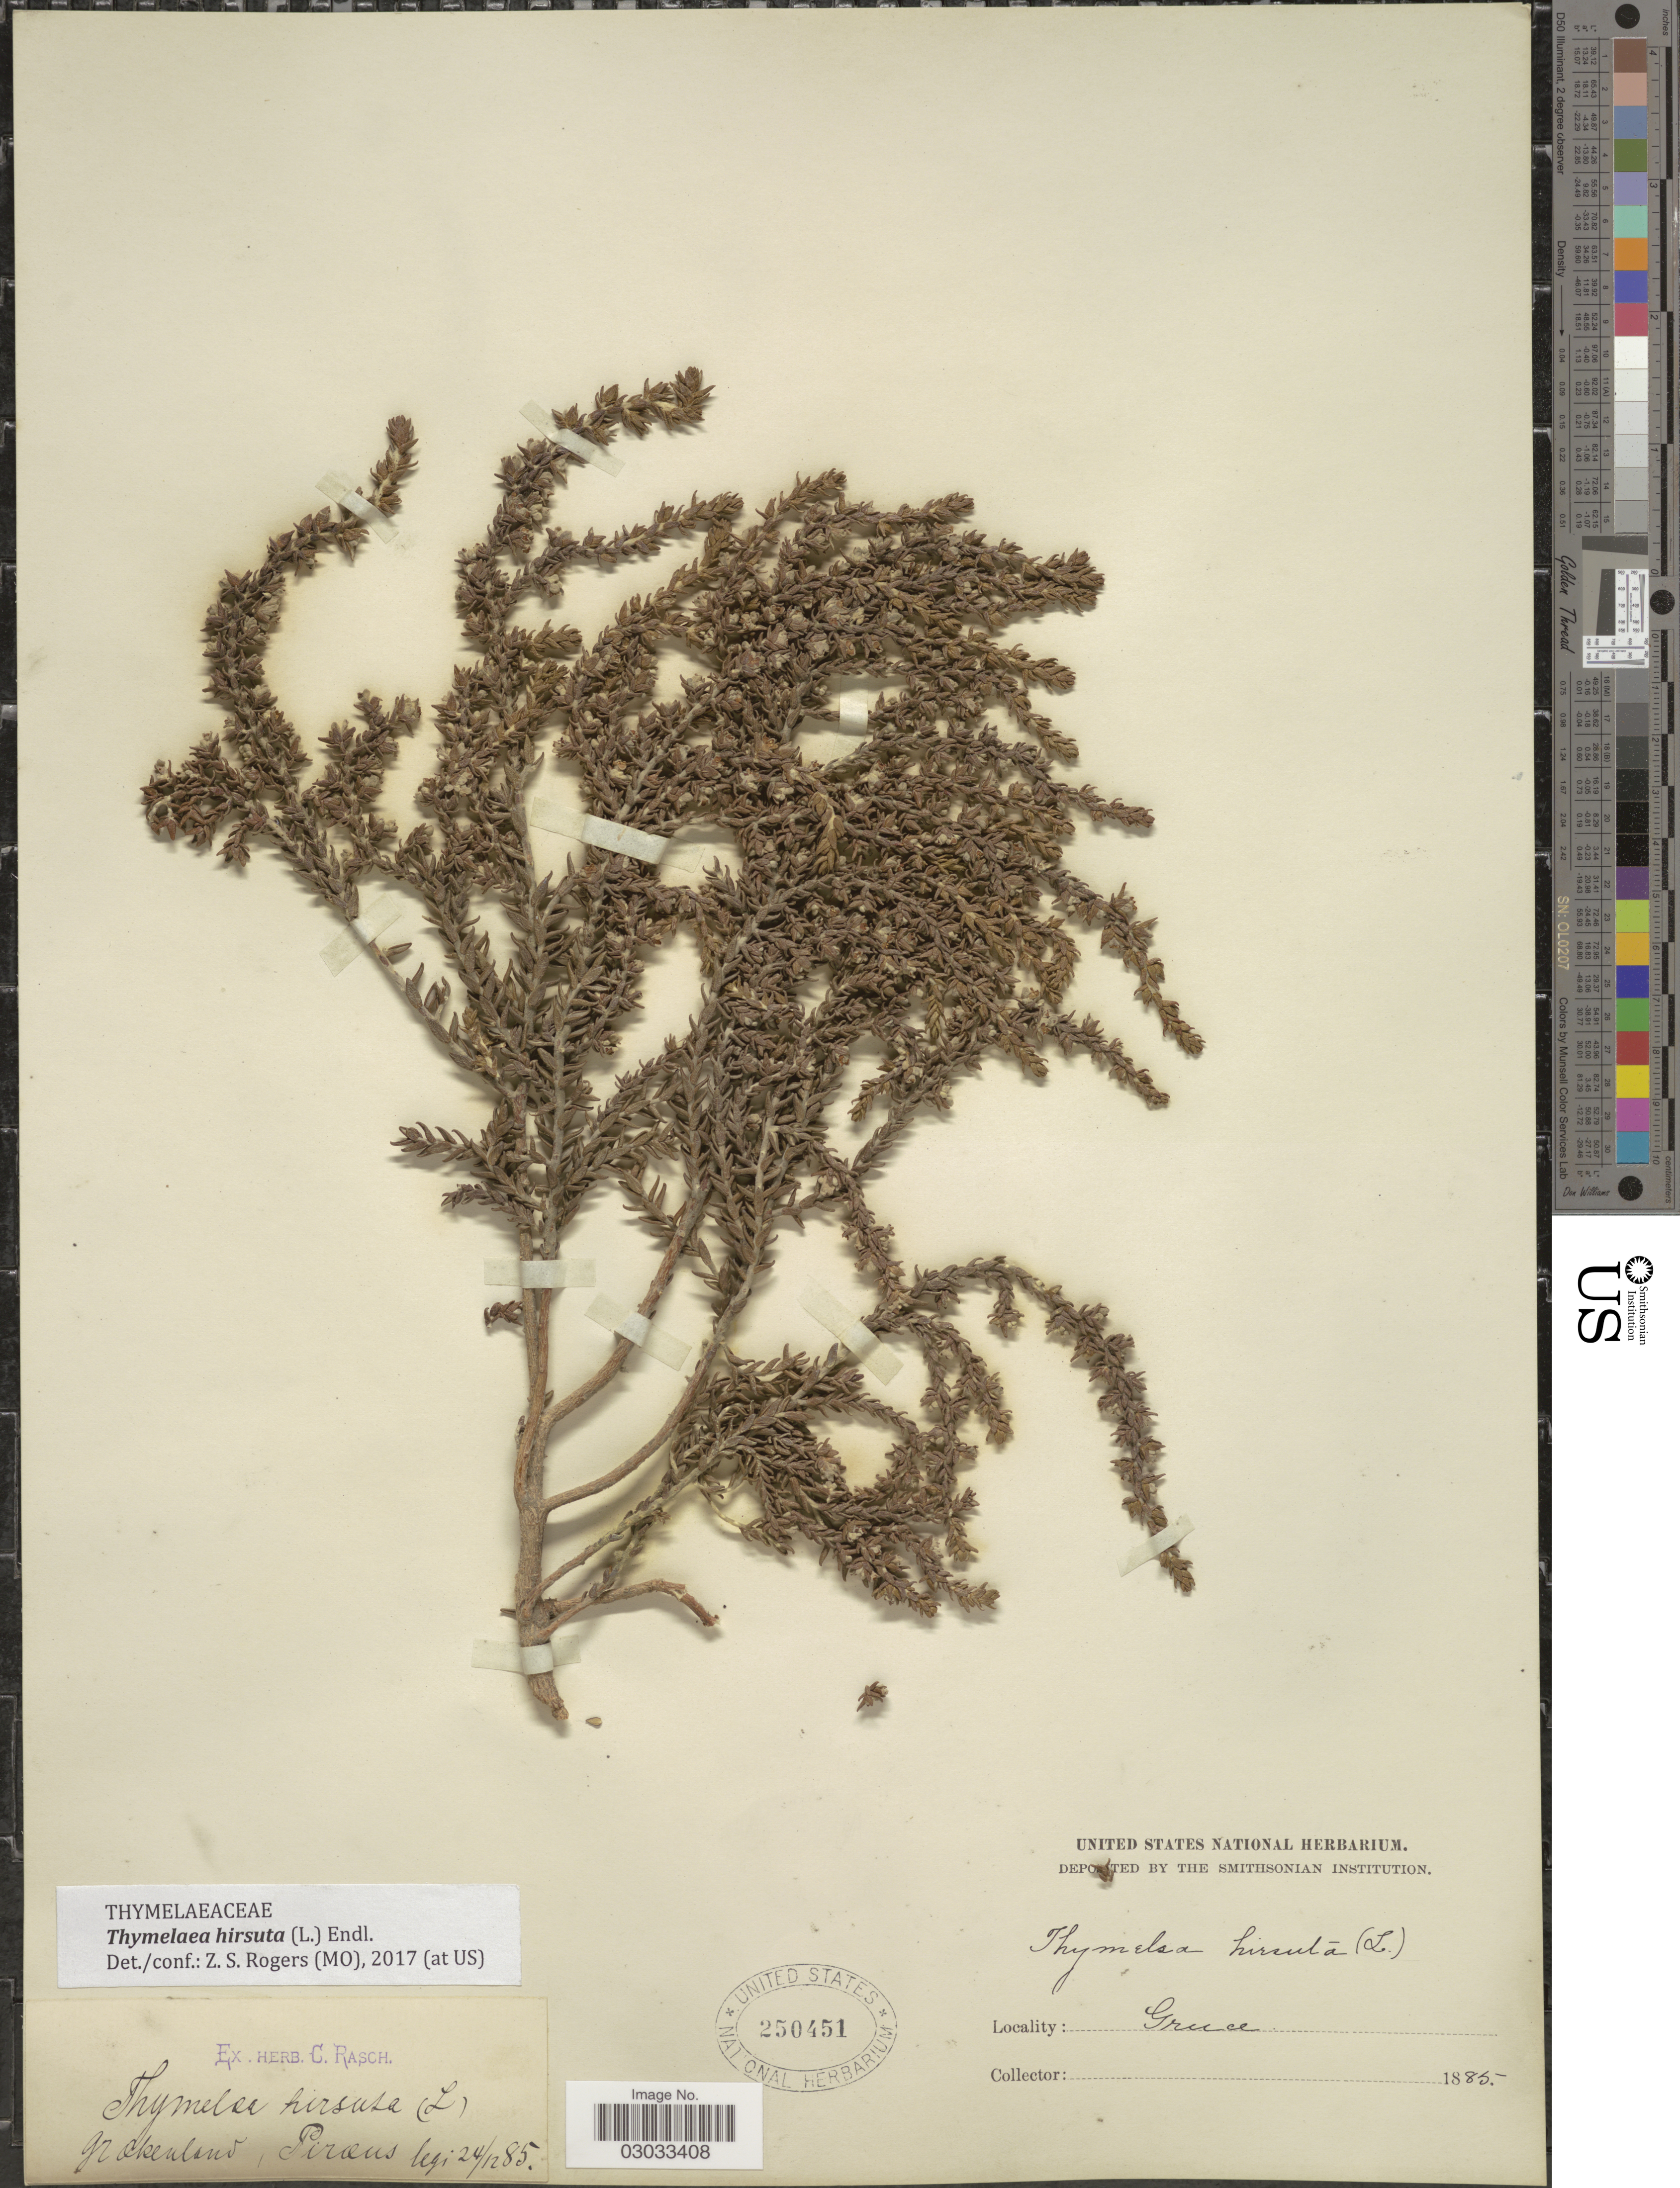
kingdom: Plantae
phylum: Tracheophyta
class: Magnoliopsida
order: Malvales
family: Thymelaeaceae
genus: Thymelaea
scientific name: Thymelaea hirsuta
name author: (L.) Endl.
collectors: C. Rasch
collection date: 1885-12-24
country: Greece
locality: Grækenland, Piræus.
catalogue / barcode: US 250451